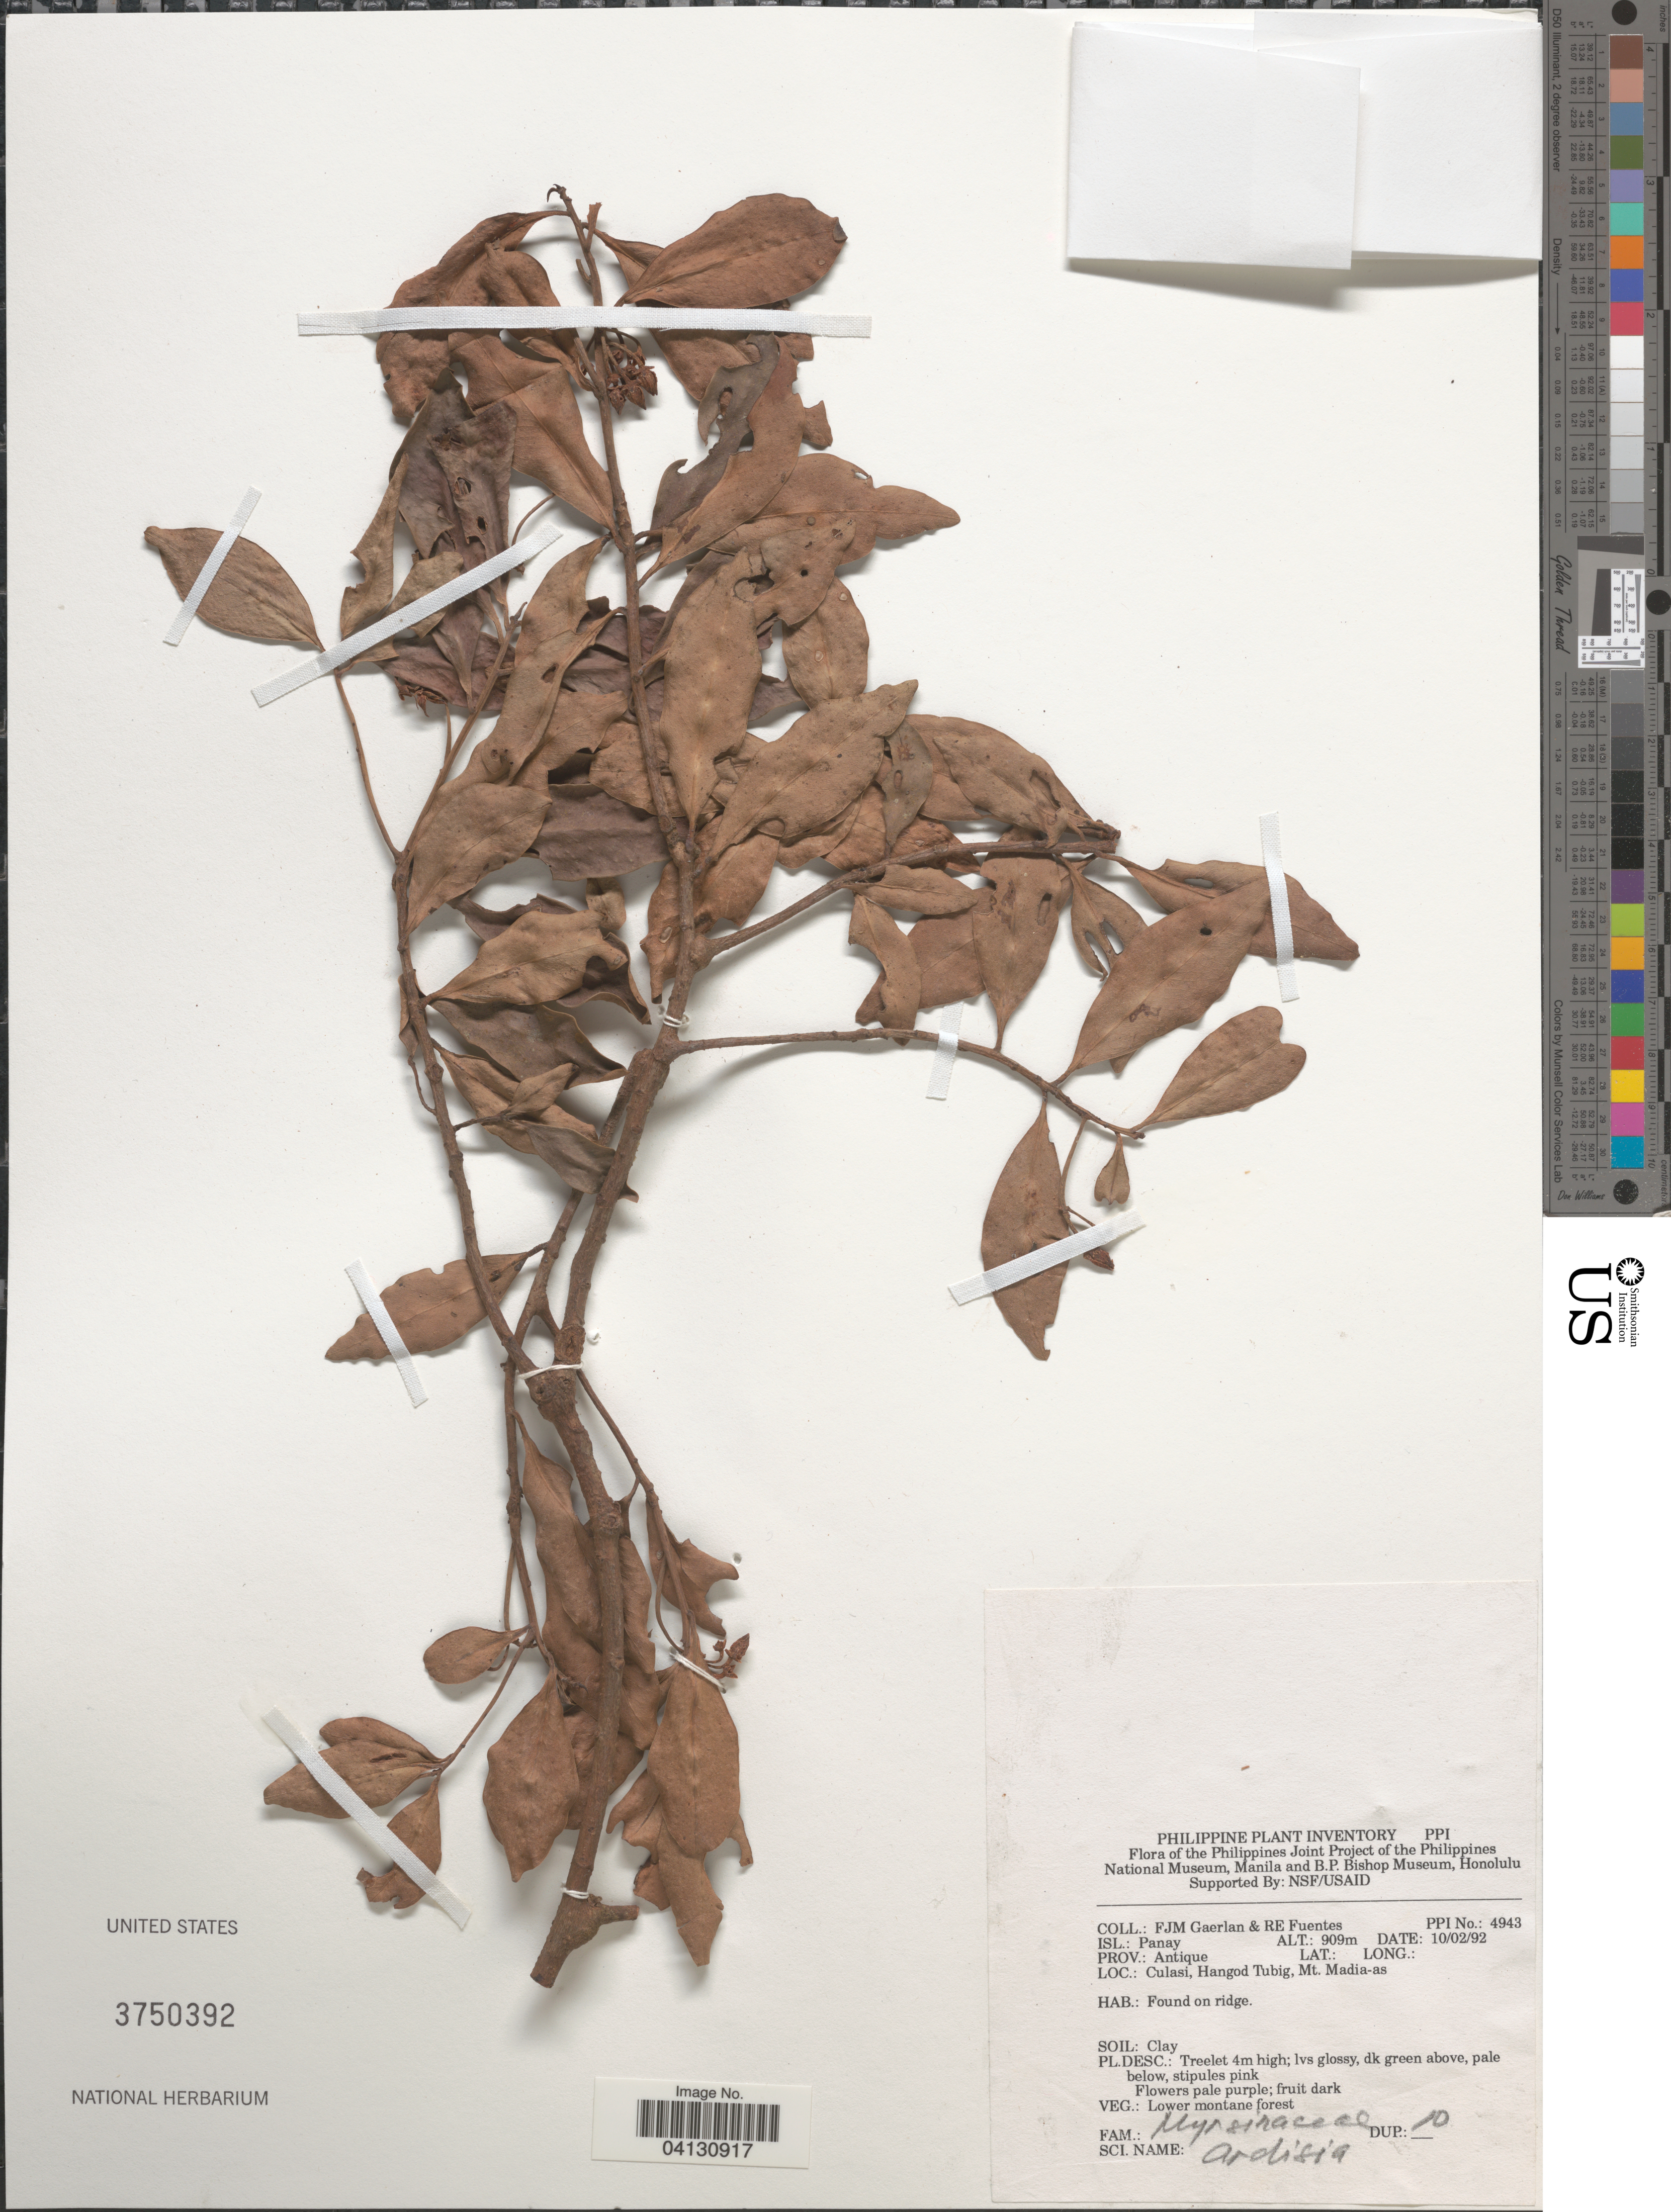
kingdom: Plantae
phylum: Tracheophyta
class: Magnoliopsida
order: Ericales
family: Primulaceae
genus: Ardisia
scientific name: Ardisia sp.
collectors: F. Gaerlan & R. Fuentes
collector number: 4943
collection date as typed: Transcribed d/m/y: 10/2/92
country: Philippines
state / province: Western Visayas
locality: Isl.: Panay. Prov.: Antique. Culasi, Hangod Tubig, Mt. Madia-as.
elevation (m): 909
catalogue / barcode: US 3750392